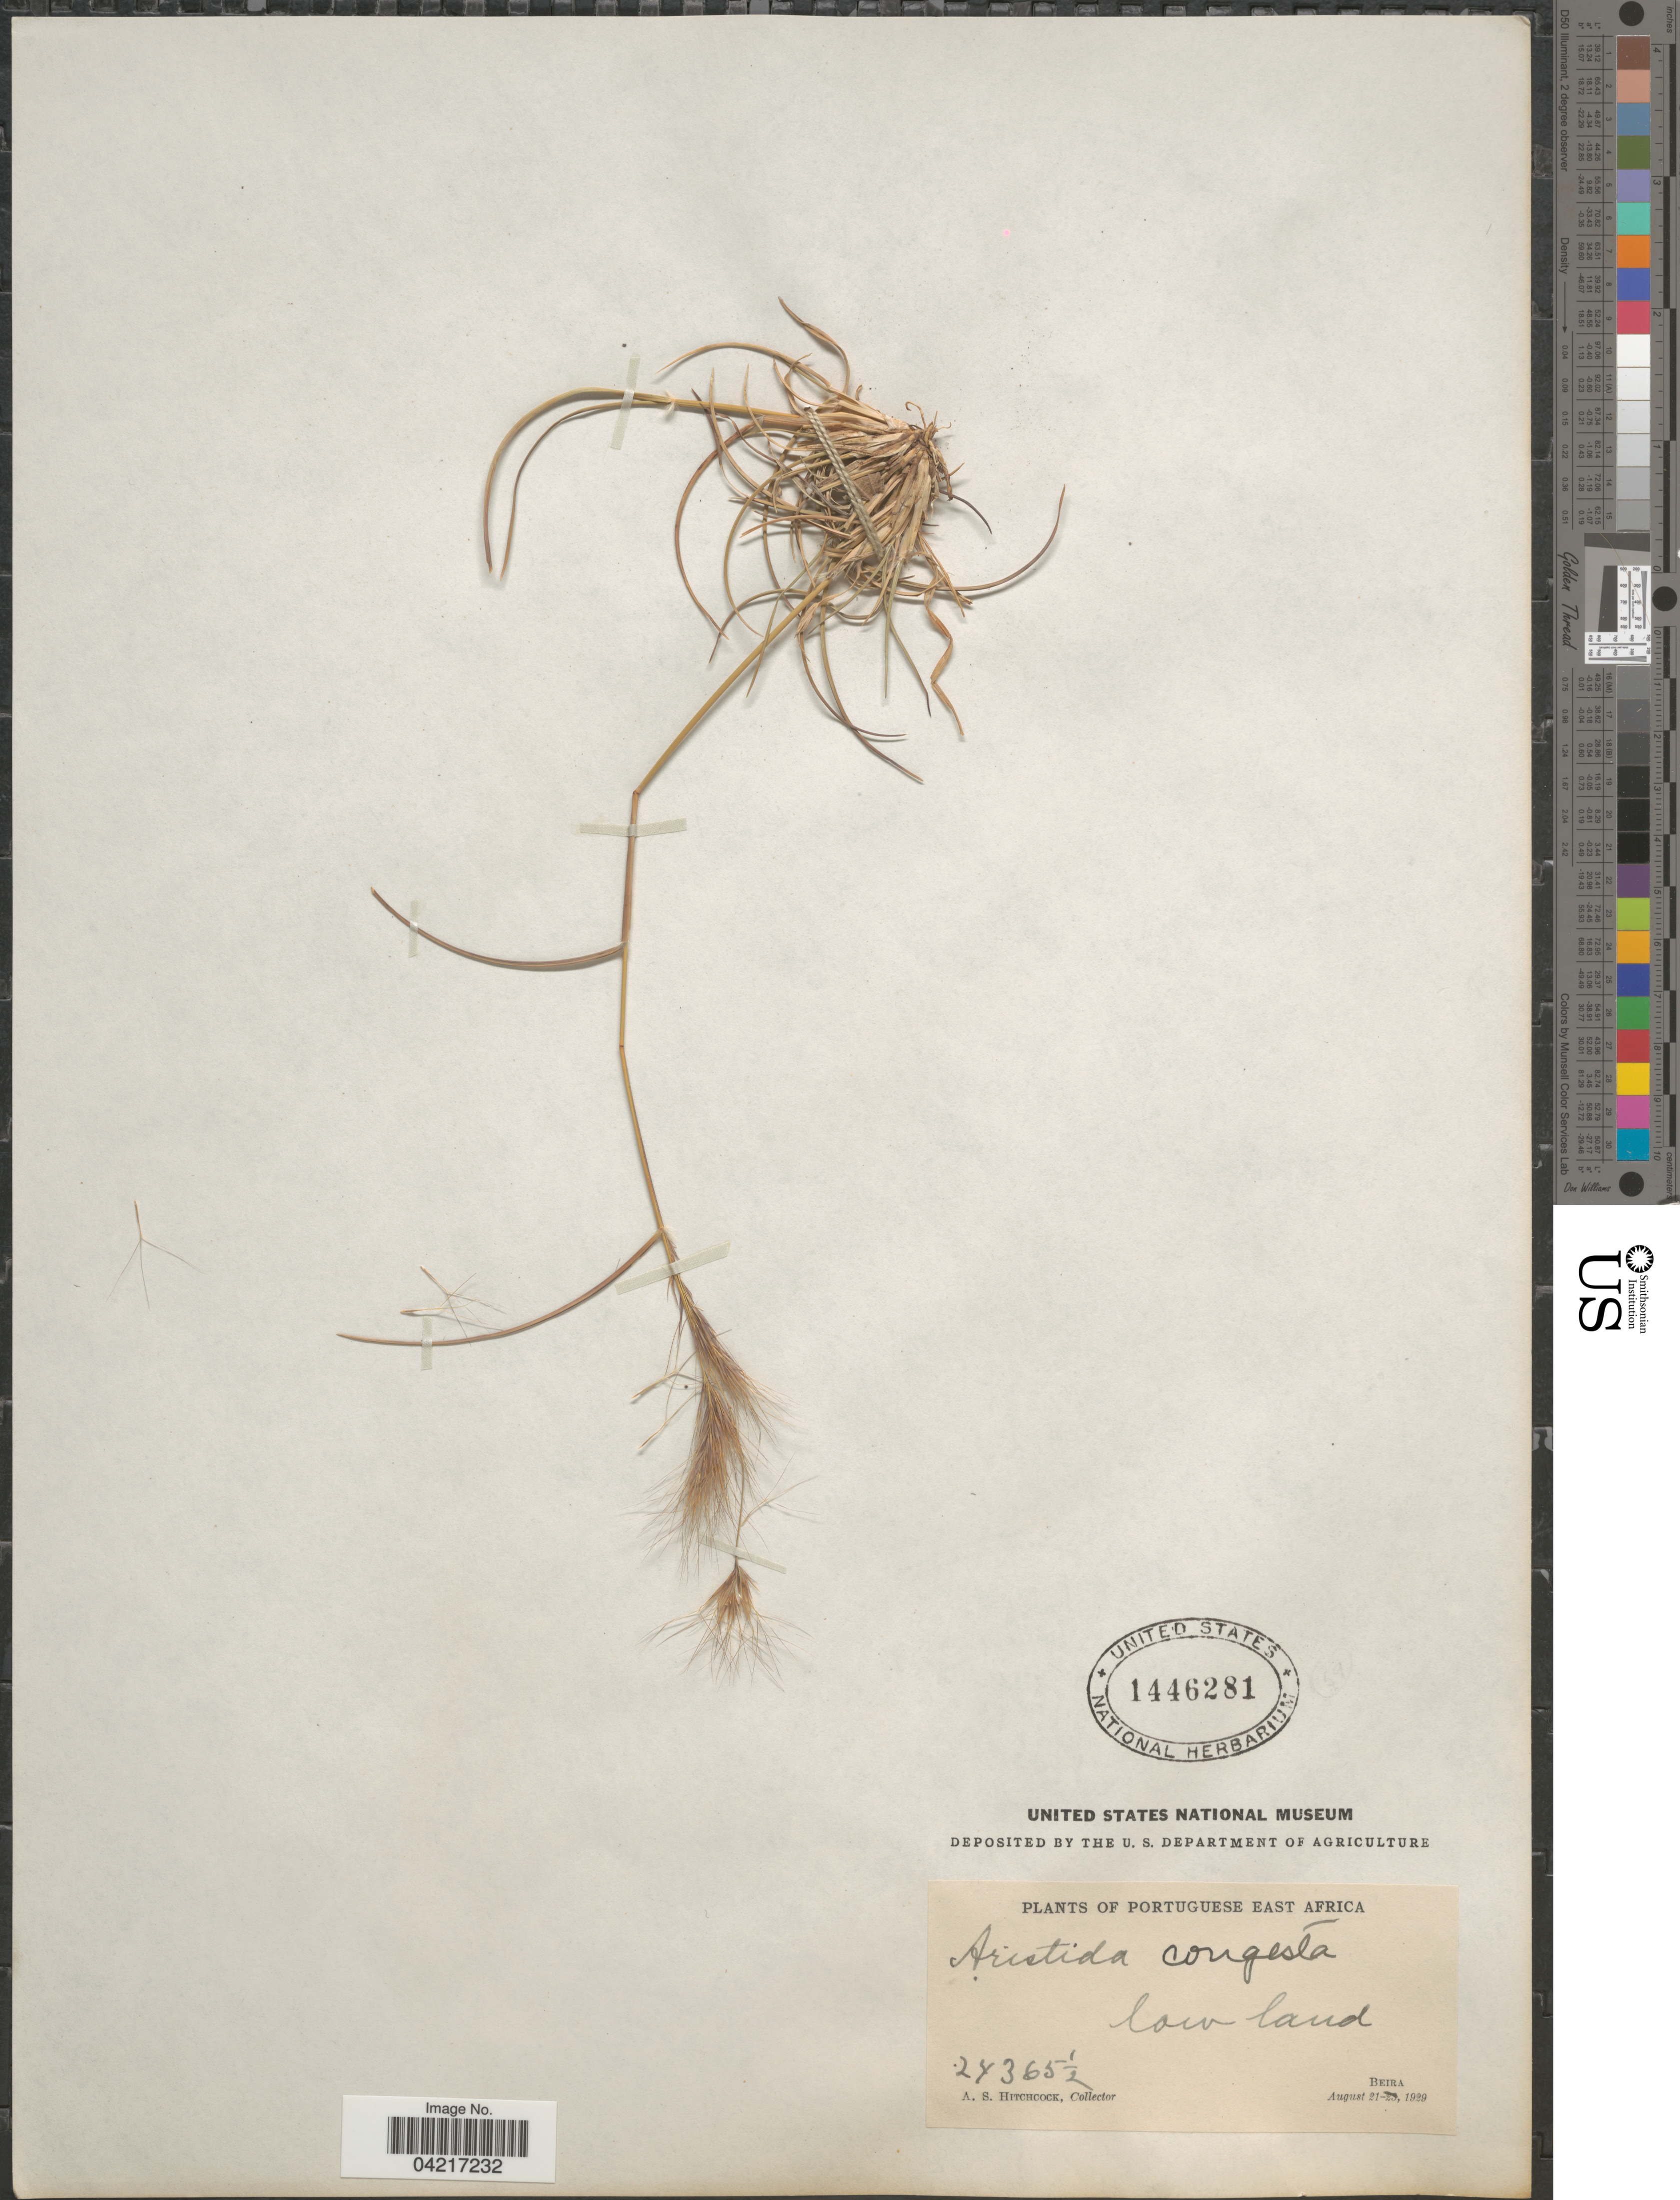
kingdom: Plantae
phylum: Tracheophyta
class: Liliopsida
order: Poales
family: Poaceae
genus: Aristida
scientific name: Aristida congesta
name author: Roem. & Schult.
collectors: A. S. Hitchcock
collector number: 24365½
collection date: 1929-08-21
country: Mozambique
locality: Portuguese East Africa. Low land, Beira.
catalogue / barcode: US 1446281